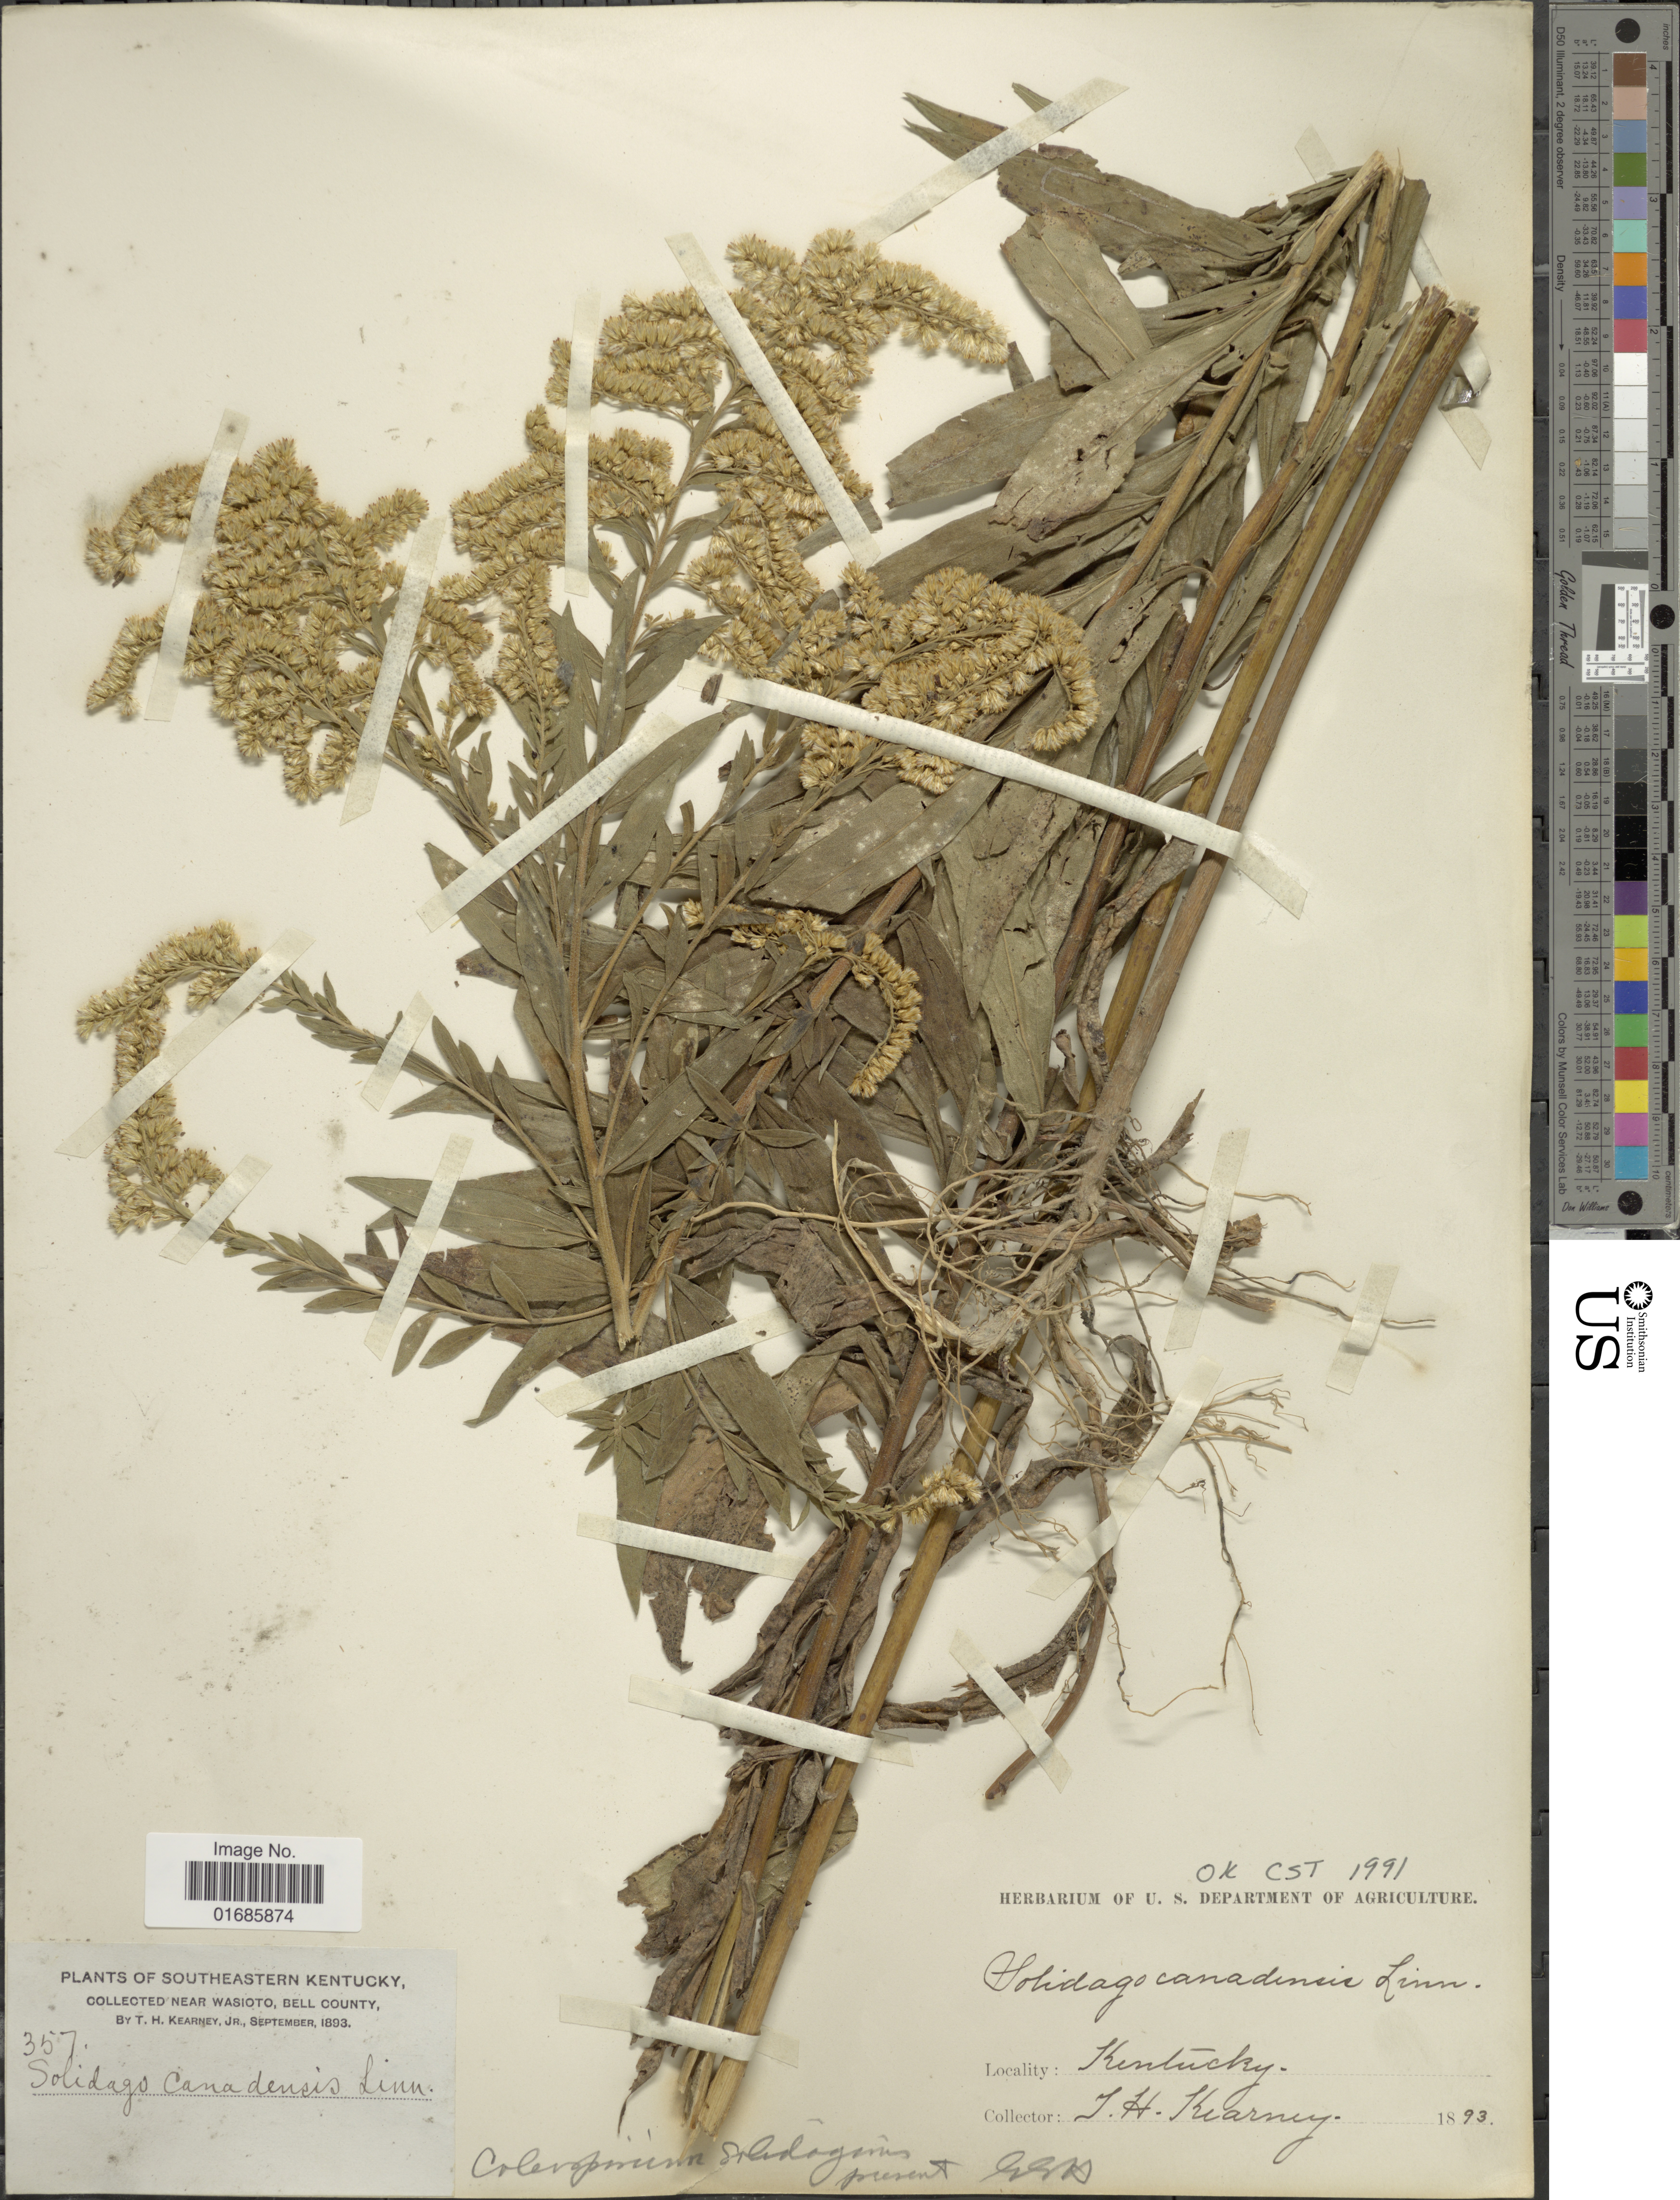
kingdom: Plantae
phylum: Tracheophyta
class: Magnoliopsida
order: Asterales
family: Asteraceae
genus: Solidago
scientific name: Solidago canadensis var. scabra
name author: (Muhl. ex Willd.) Torr. & A. Gray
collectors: T. H. Kearney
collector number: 357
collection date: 1893-09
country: United States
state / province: Kentucky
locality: Southeastern Kentucky, near Wasioto, Bell County